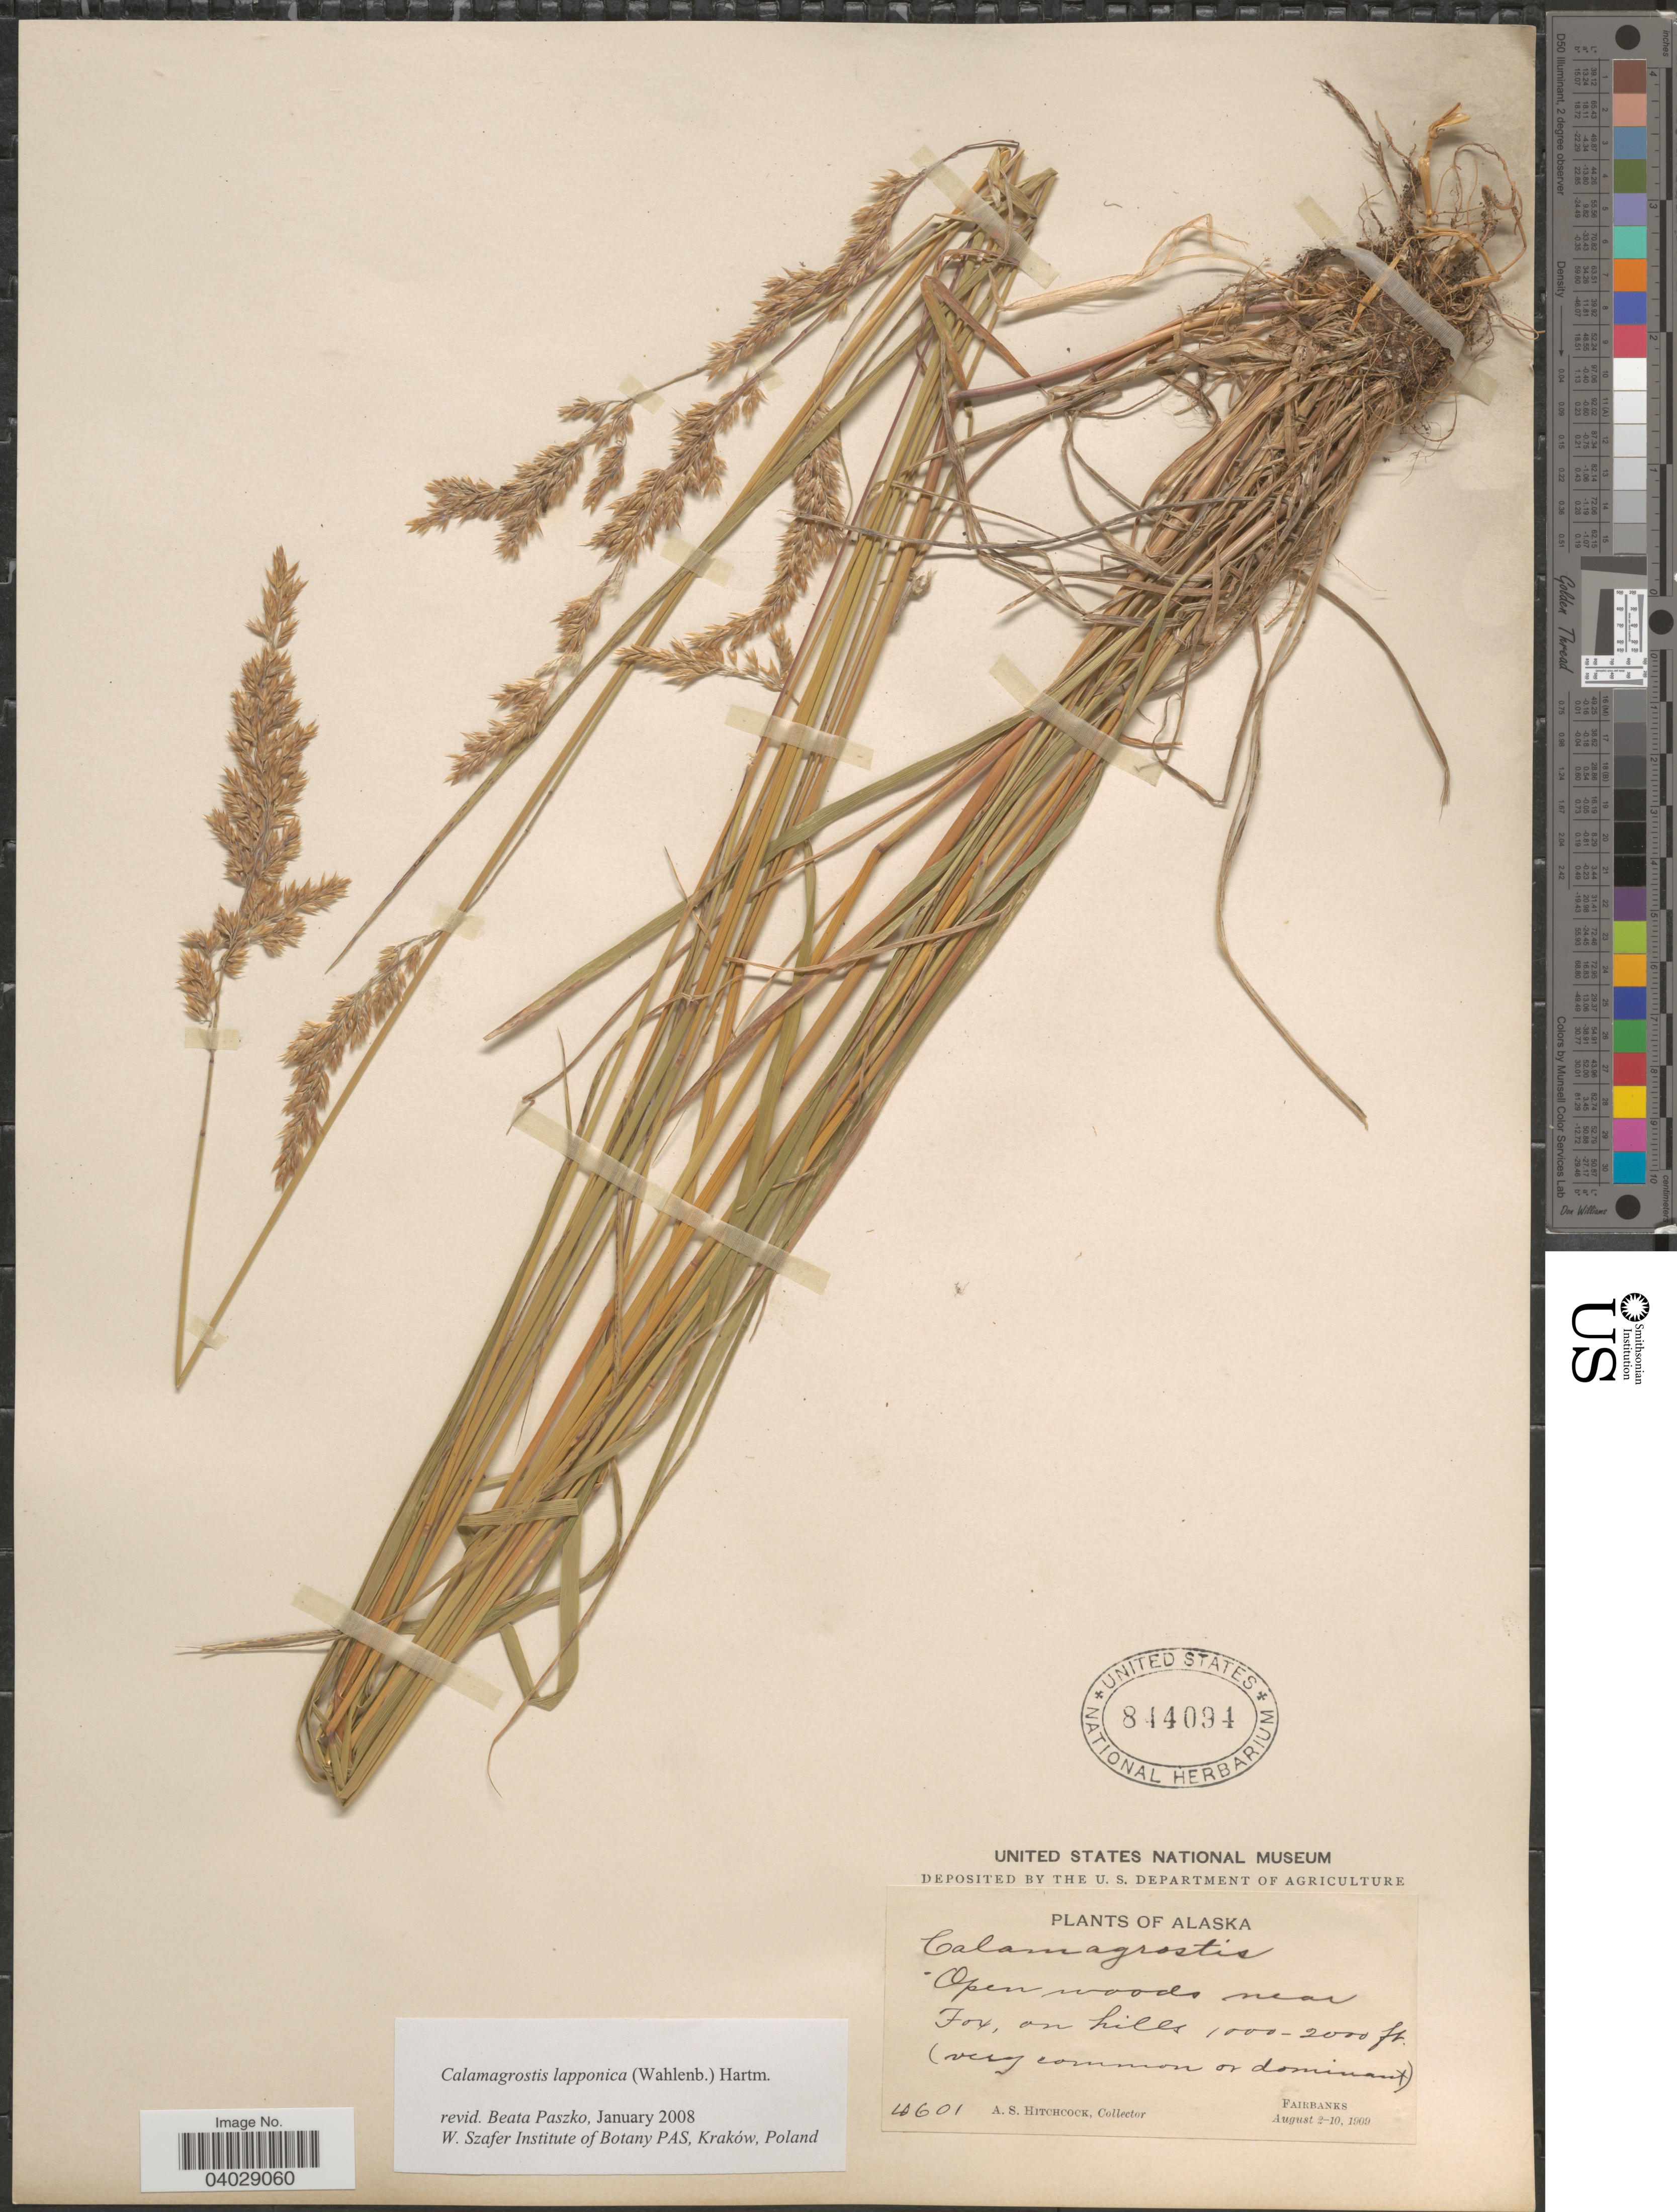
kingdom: Plantae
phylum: Tracheophyta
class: Liliopsida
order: Poales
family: Poaceae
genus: Calamagrostis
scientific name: Calamagrostis lapponica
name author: (Wahlenb.) Hartm.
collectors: A. S. Hitchcock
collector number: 4601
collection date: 1909-08-02/1909-08-10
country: United States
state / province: Alaska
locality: Near Fox, on hills. Fairbanks.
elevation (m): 305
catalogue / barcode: US 844094